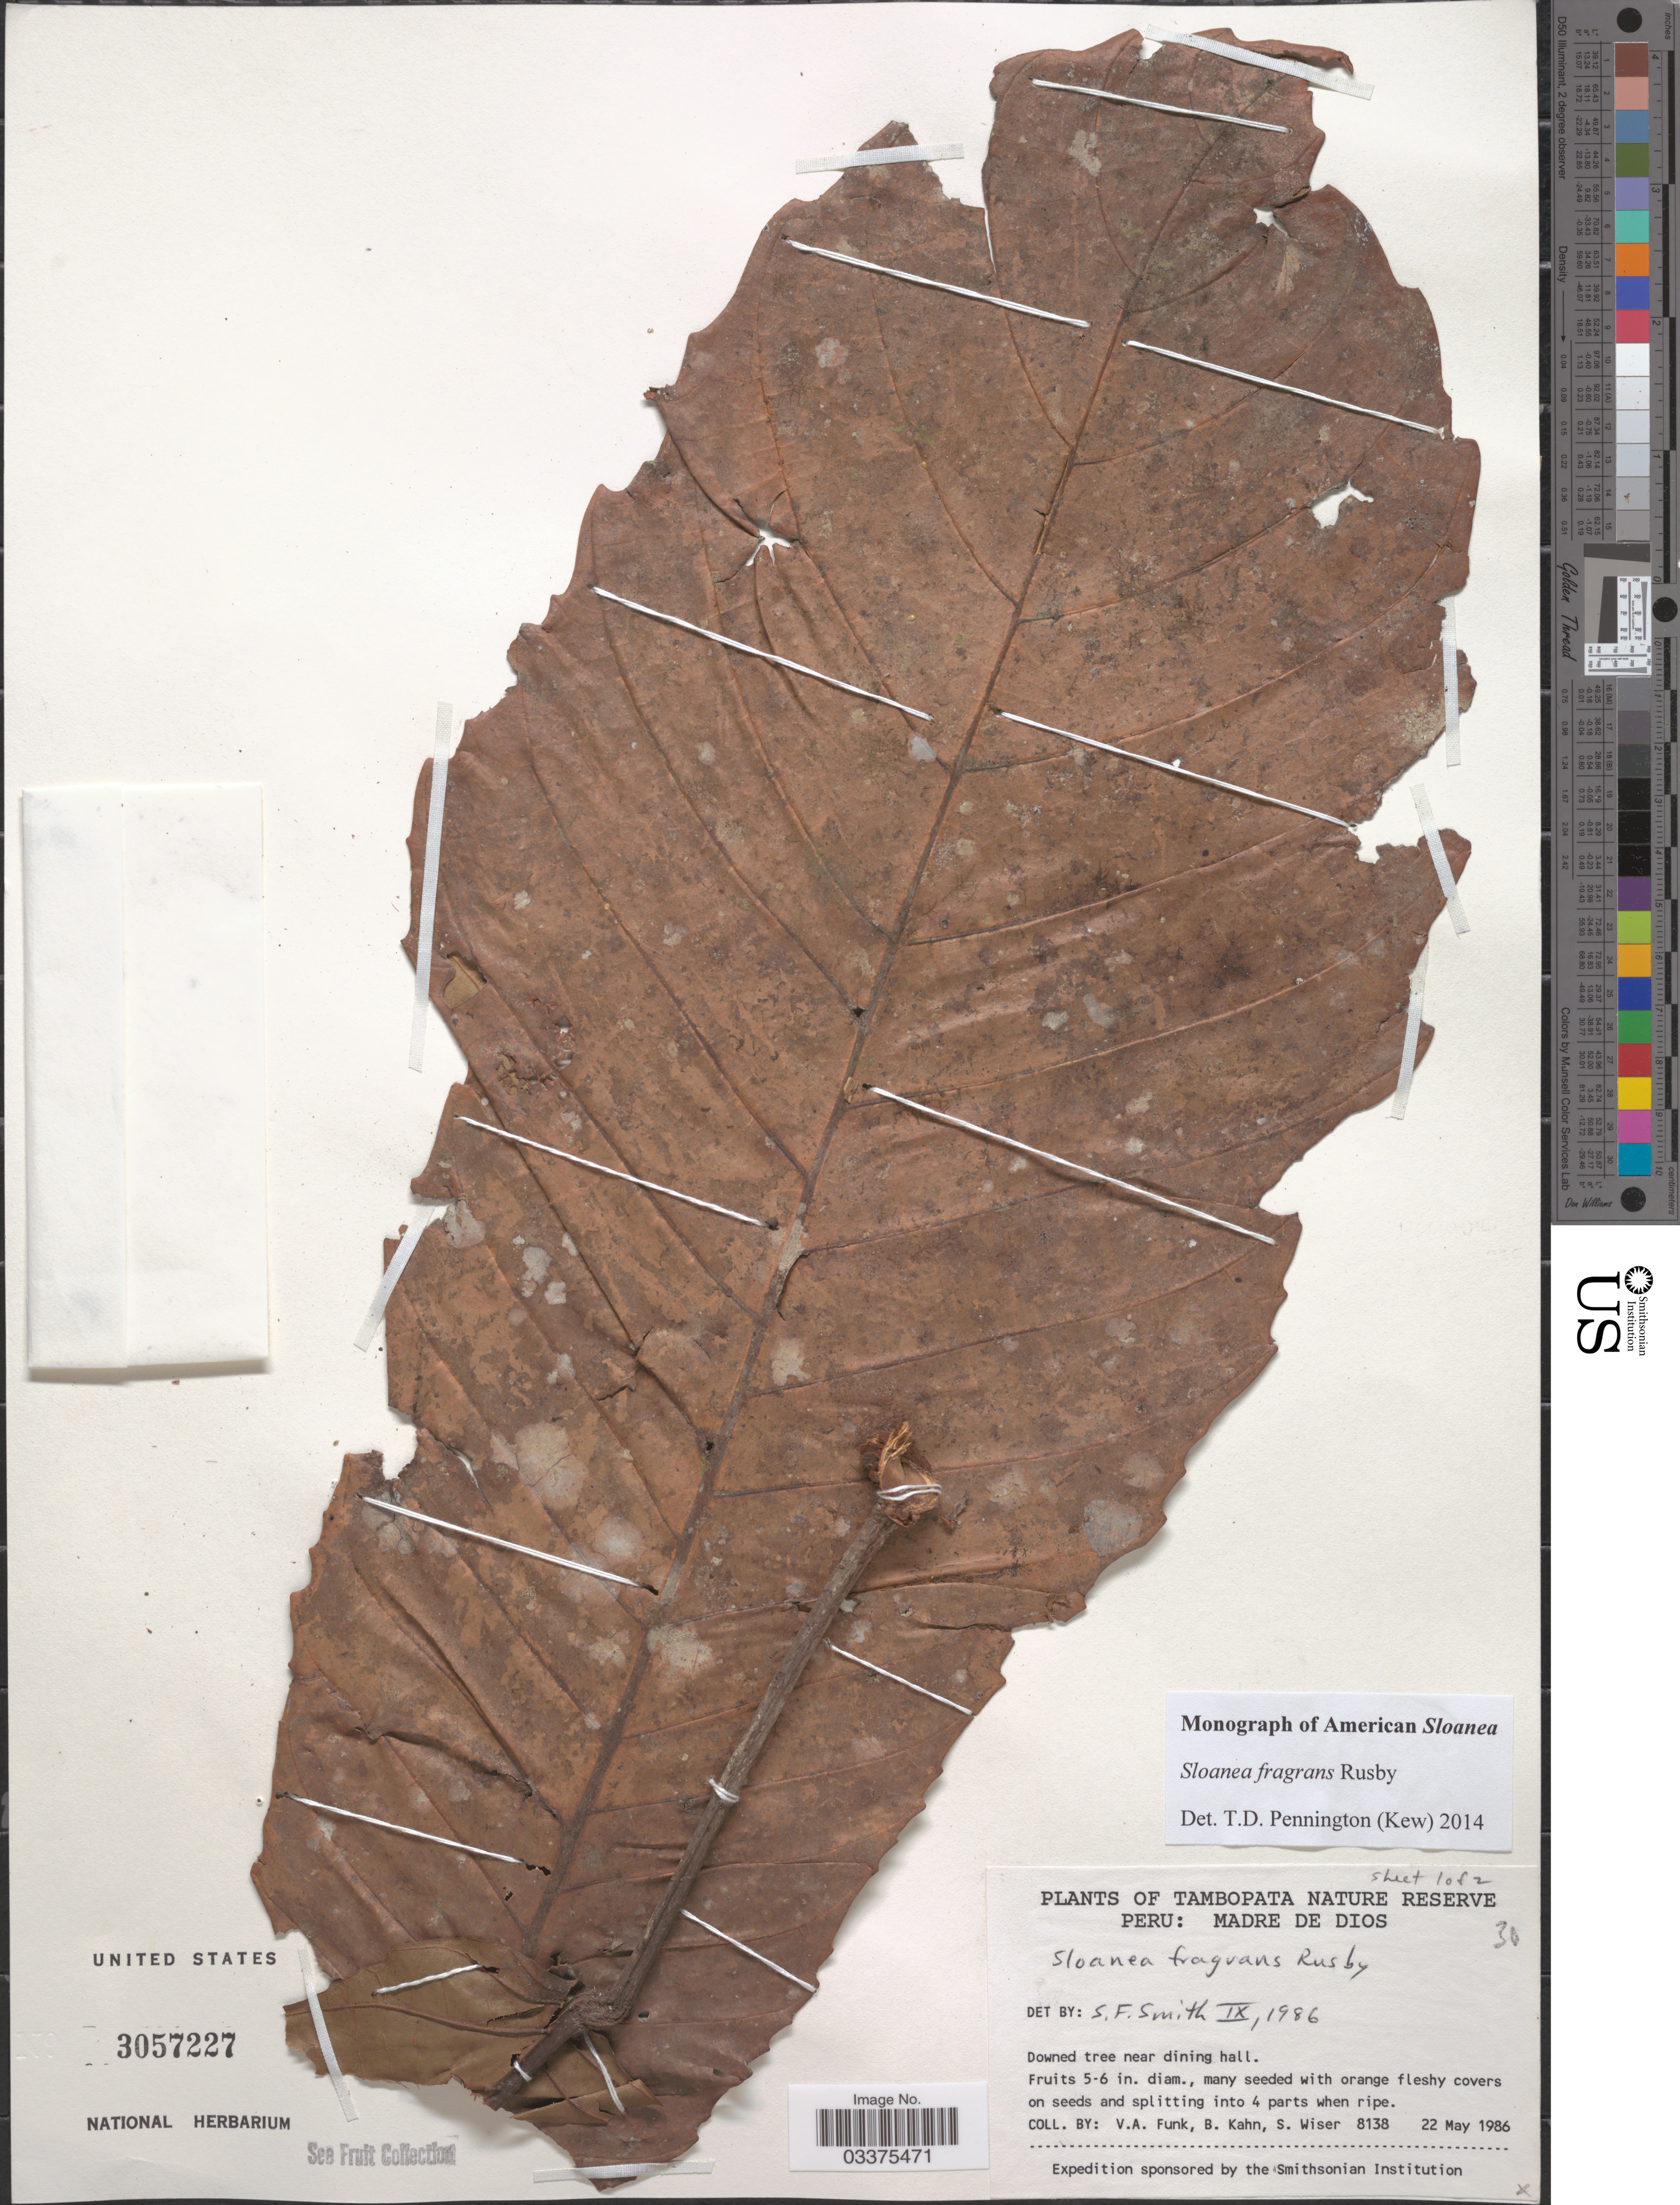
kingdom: Plantae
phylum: Tracheophyta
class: Magnoliopsida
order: Oxalidales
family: Elaeocarpaceae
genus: Sloanea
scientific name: Sloanea fragrans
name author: Rusby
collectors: V. Funk, B. Kahn & S. Wiser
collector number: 8138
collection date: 1986-05-22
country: Peru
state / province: Madre de Dios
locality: Tambopata Nature Reserve.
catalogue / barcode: US 3057227